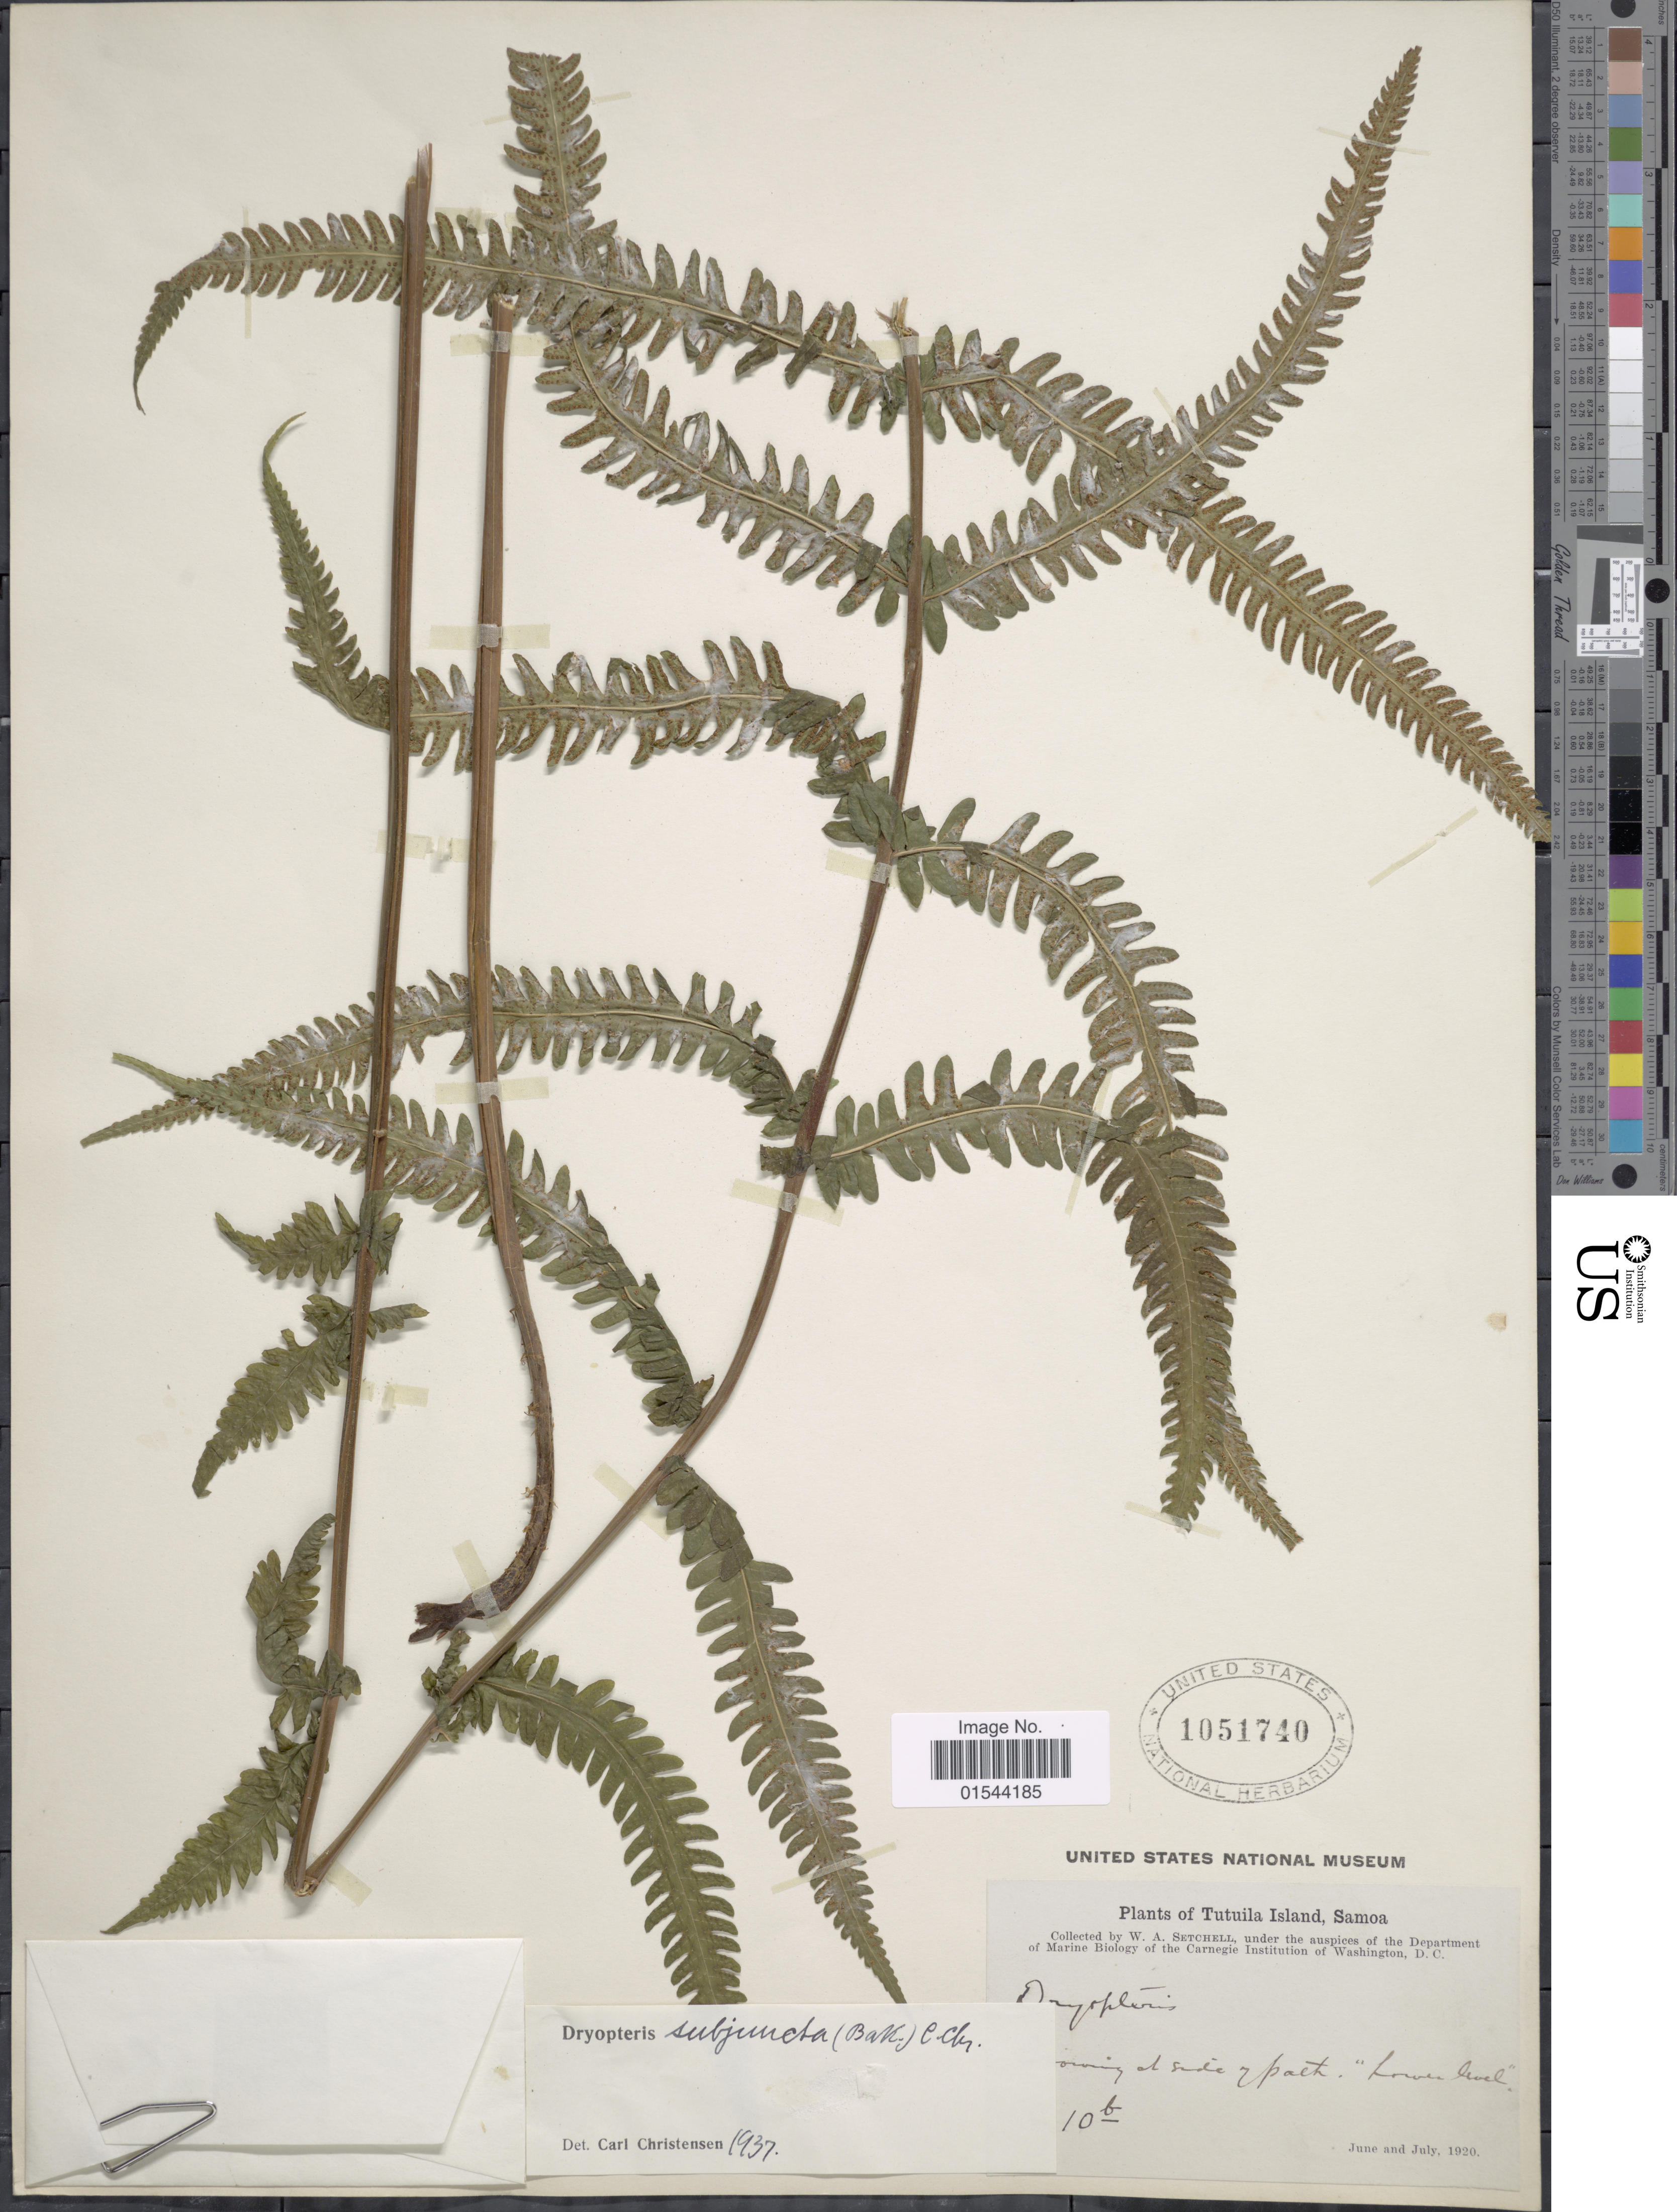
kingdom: Plantae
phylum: Tracheophyta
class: Polypodiopsida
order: Polypodiales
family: Thelypteridaceae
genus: Christella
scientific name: Christella subjuncta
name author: (Baker) Holttum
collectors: W. Setchell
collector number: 10b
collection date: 1920-06/1920-07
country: American Samoa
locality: Tutuila Island, Samoa, growing at side of path 'Lower level'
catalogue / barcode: US 1051740